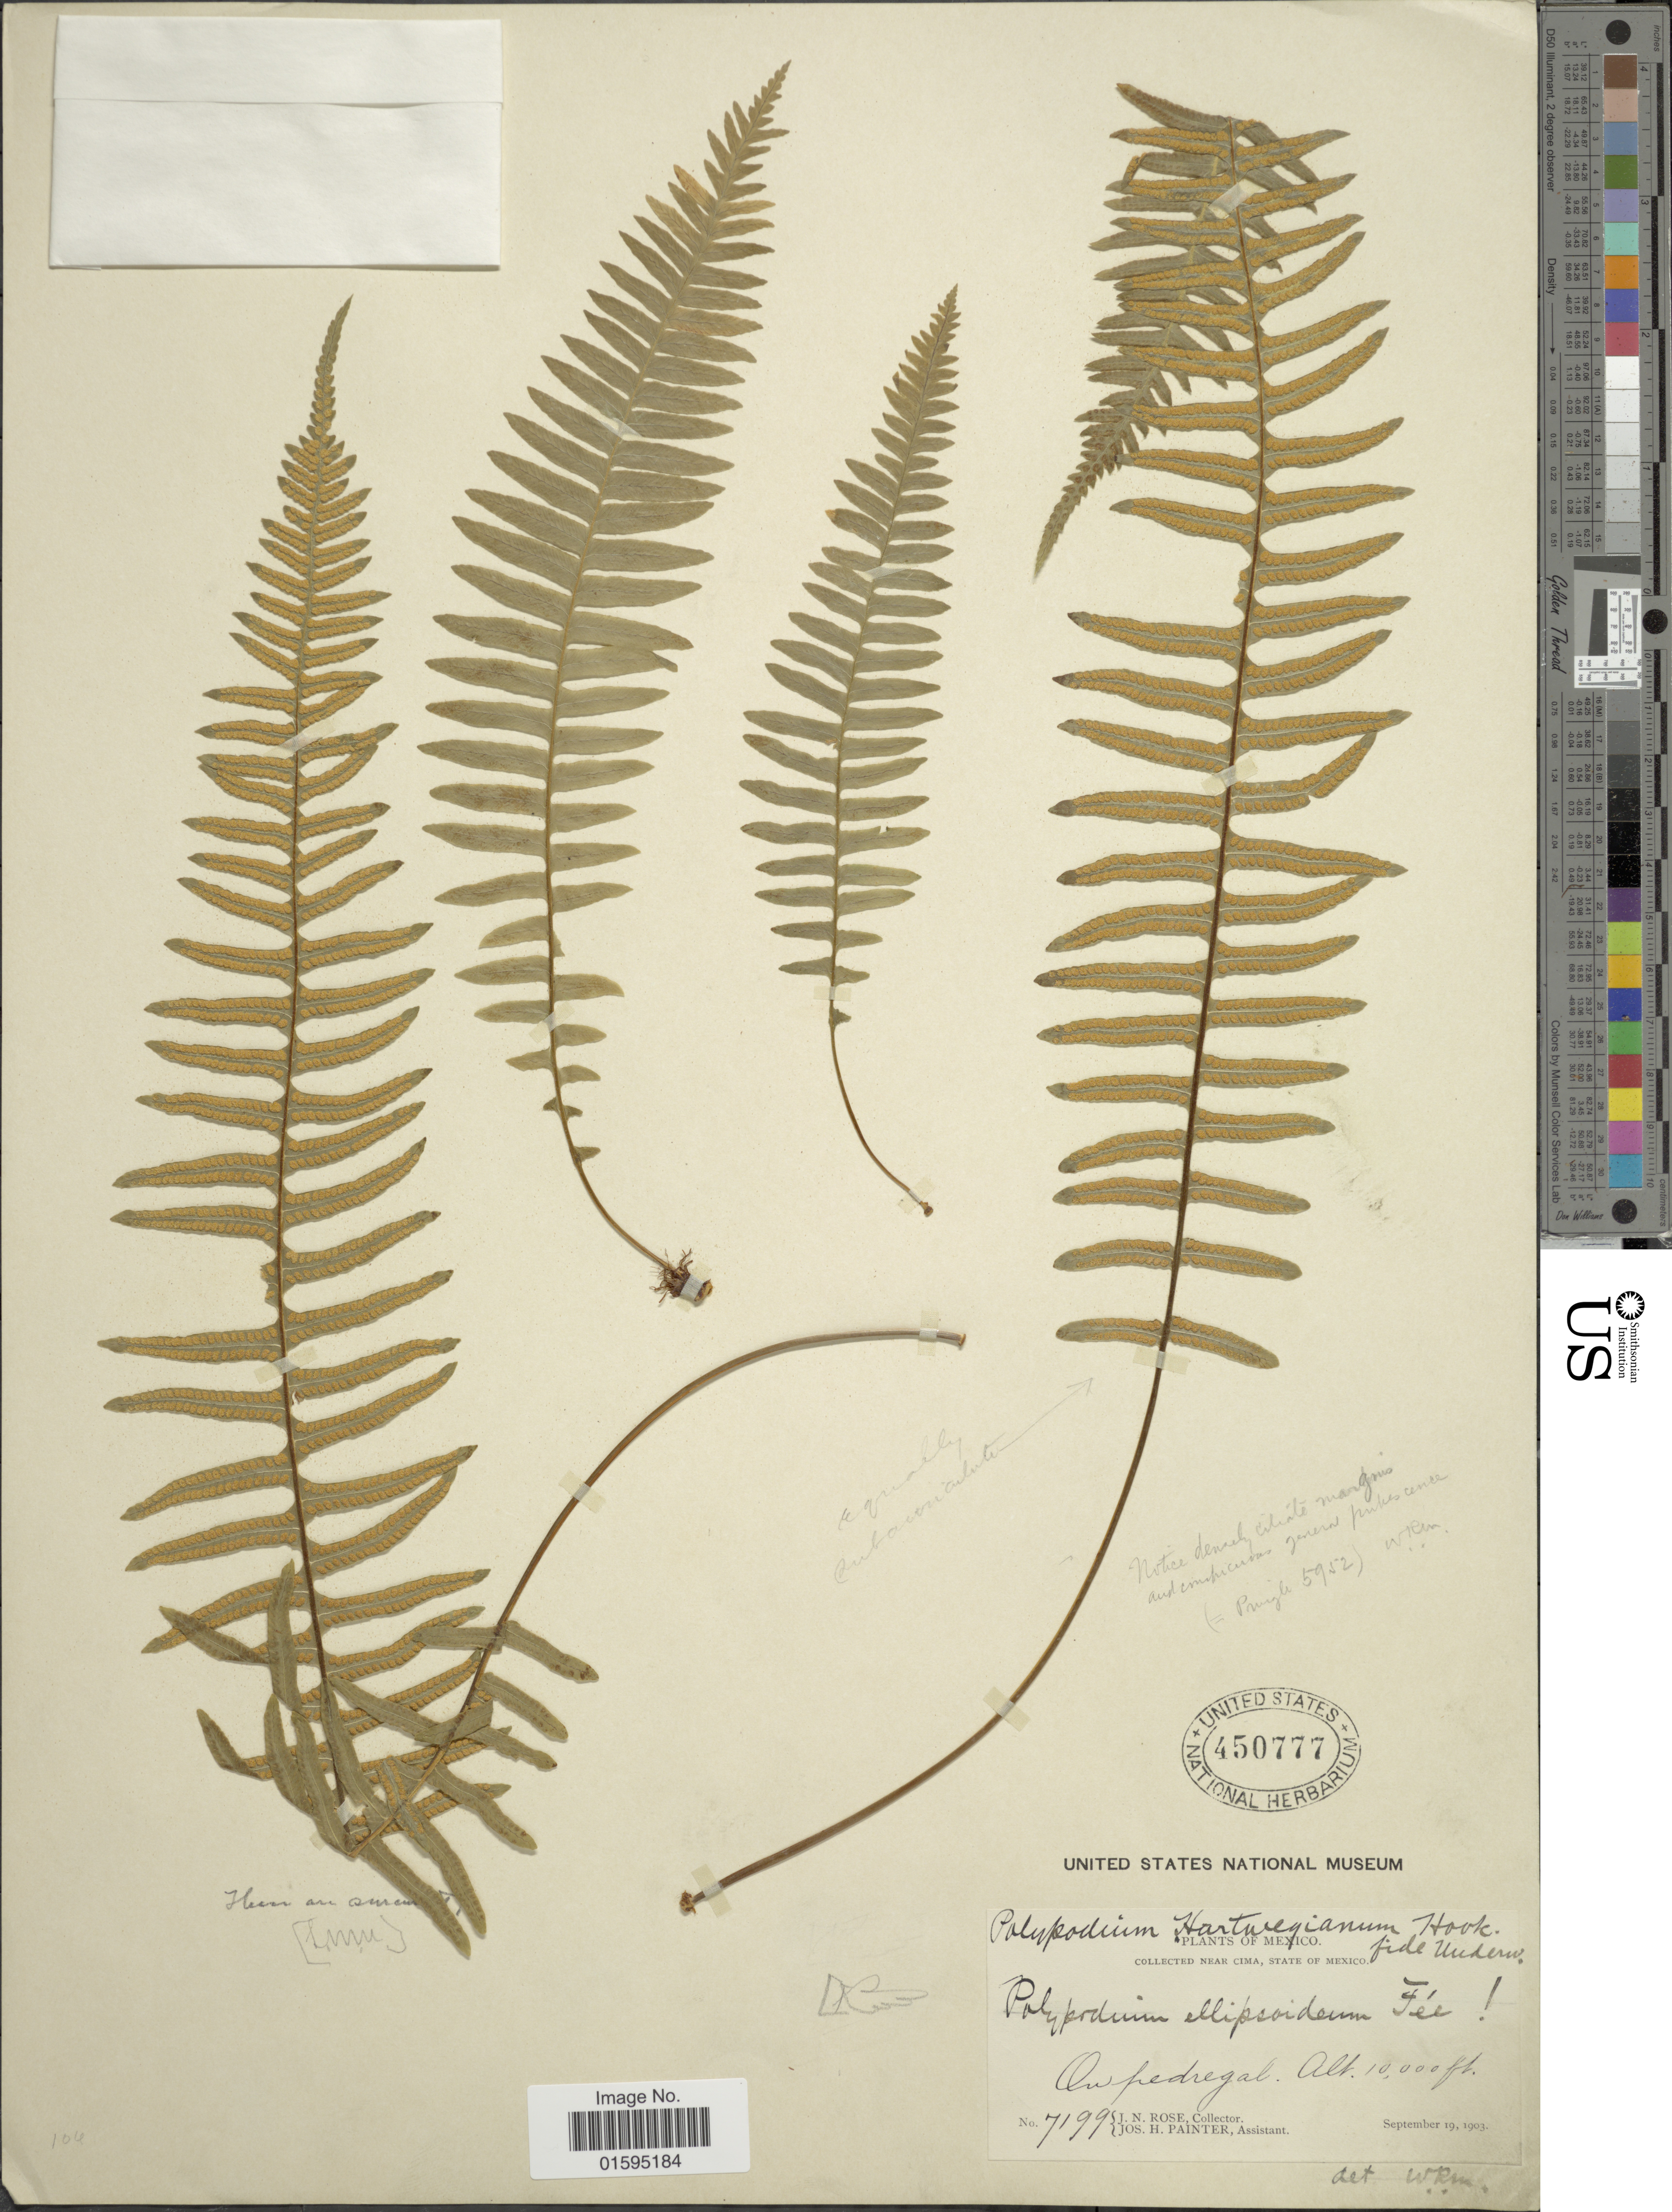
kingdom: Plantae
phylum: Tracheophyta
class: Polypodiopsida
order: Polypodiales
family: Polypodiaceae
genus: Polypodium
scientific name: Polypodium hartwegianum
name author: Hook.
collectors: J. N. Rose & J. H. Painter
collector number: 7199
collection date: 1903-09-19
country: Mexico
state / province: México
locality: Near Cima, on pedregal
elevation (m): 3048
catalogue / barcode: US 450777